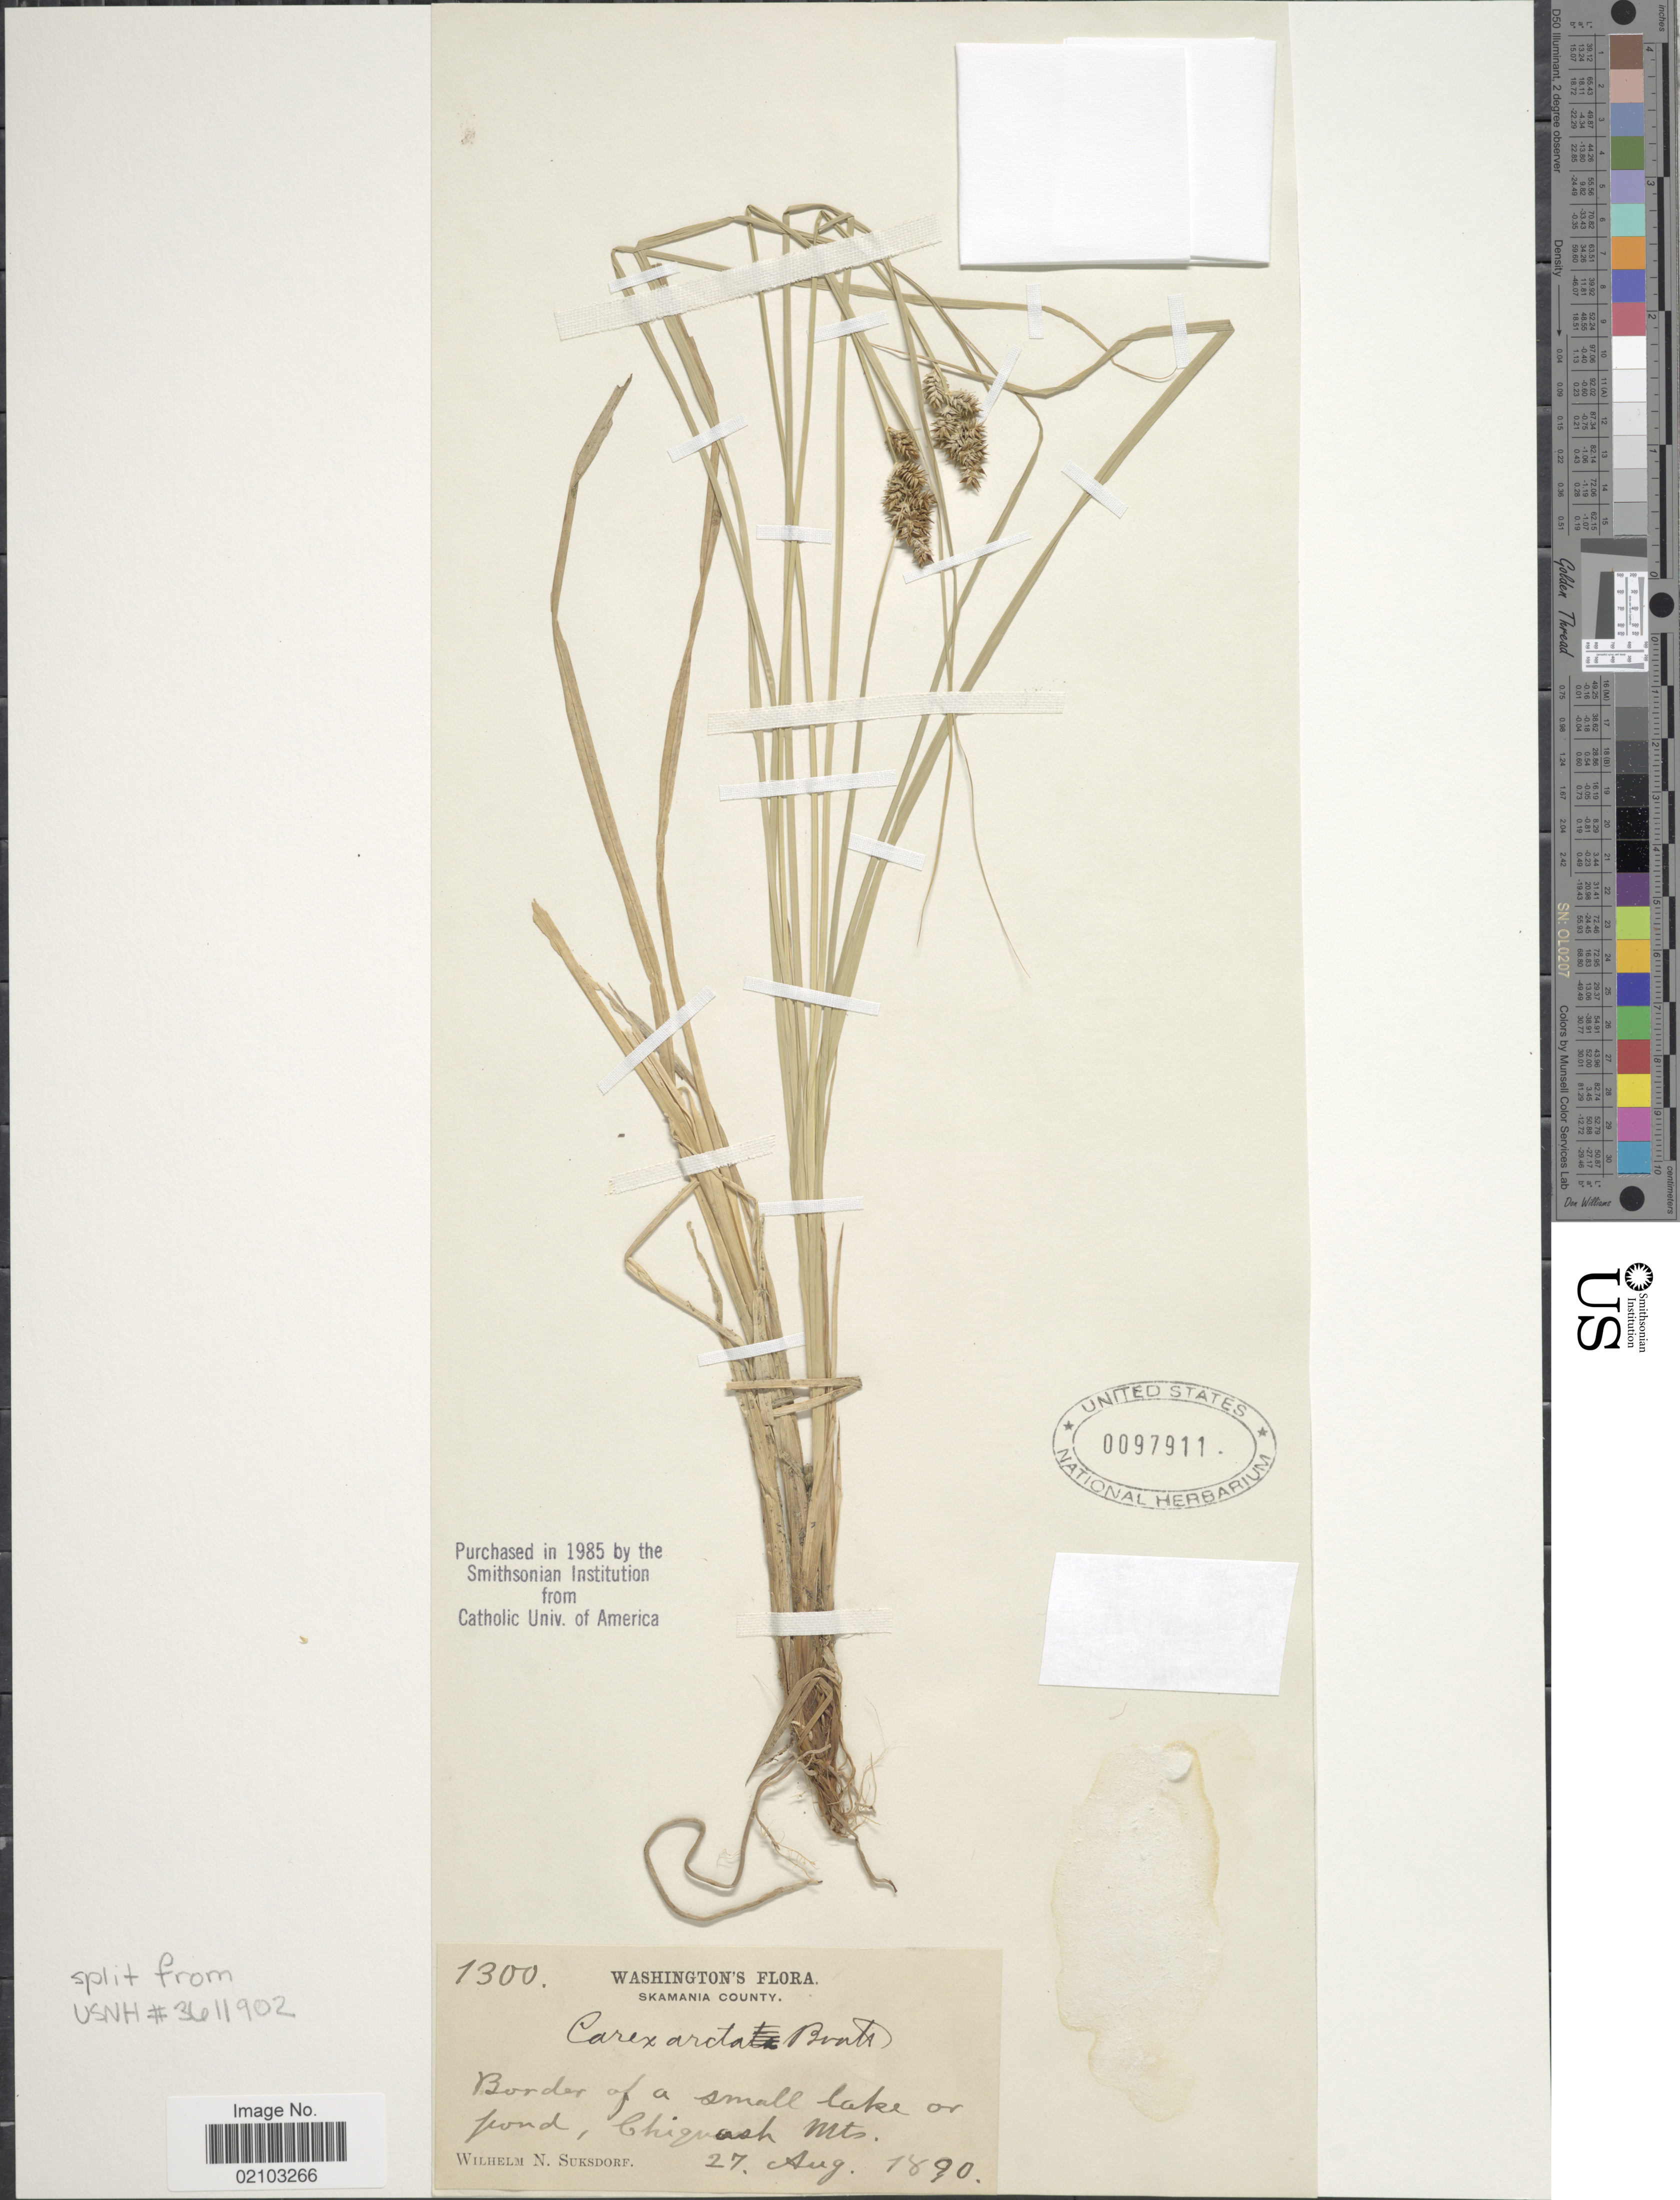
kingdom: Plantae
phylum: Tracheophyta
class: Liliopsida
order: Poales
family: Cyperaceae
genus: Carex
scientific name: Carex arcta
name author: Boott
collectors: W. N. Suksdorf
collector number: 1300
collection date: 1890-08-27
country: United States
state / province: Washington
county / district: Skamania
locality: Skamania County. Border of a small lake or pond, Chiquash Mts.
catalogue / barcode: US 97911